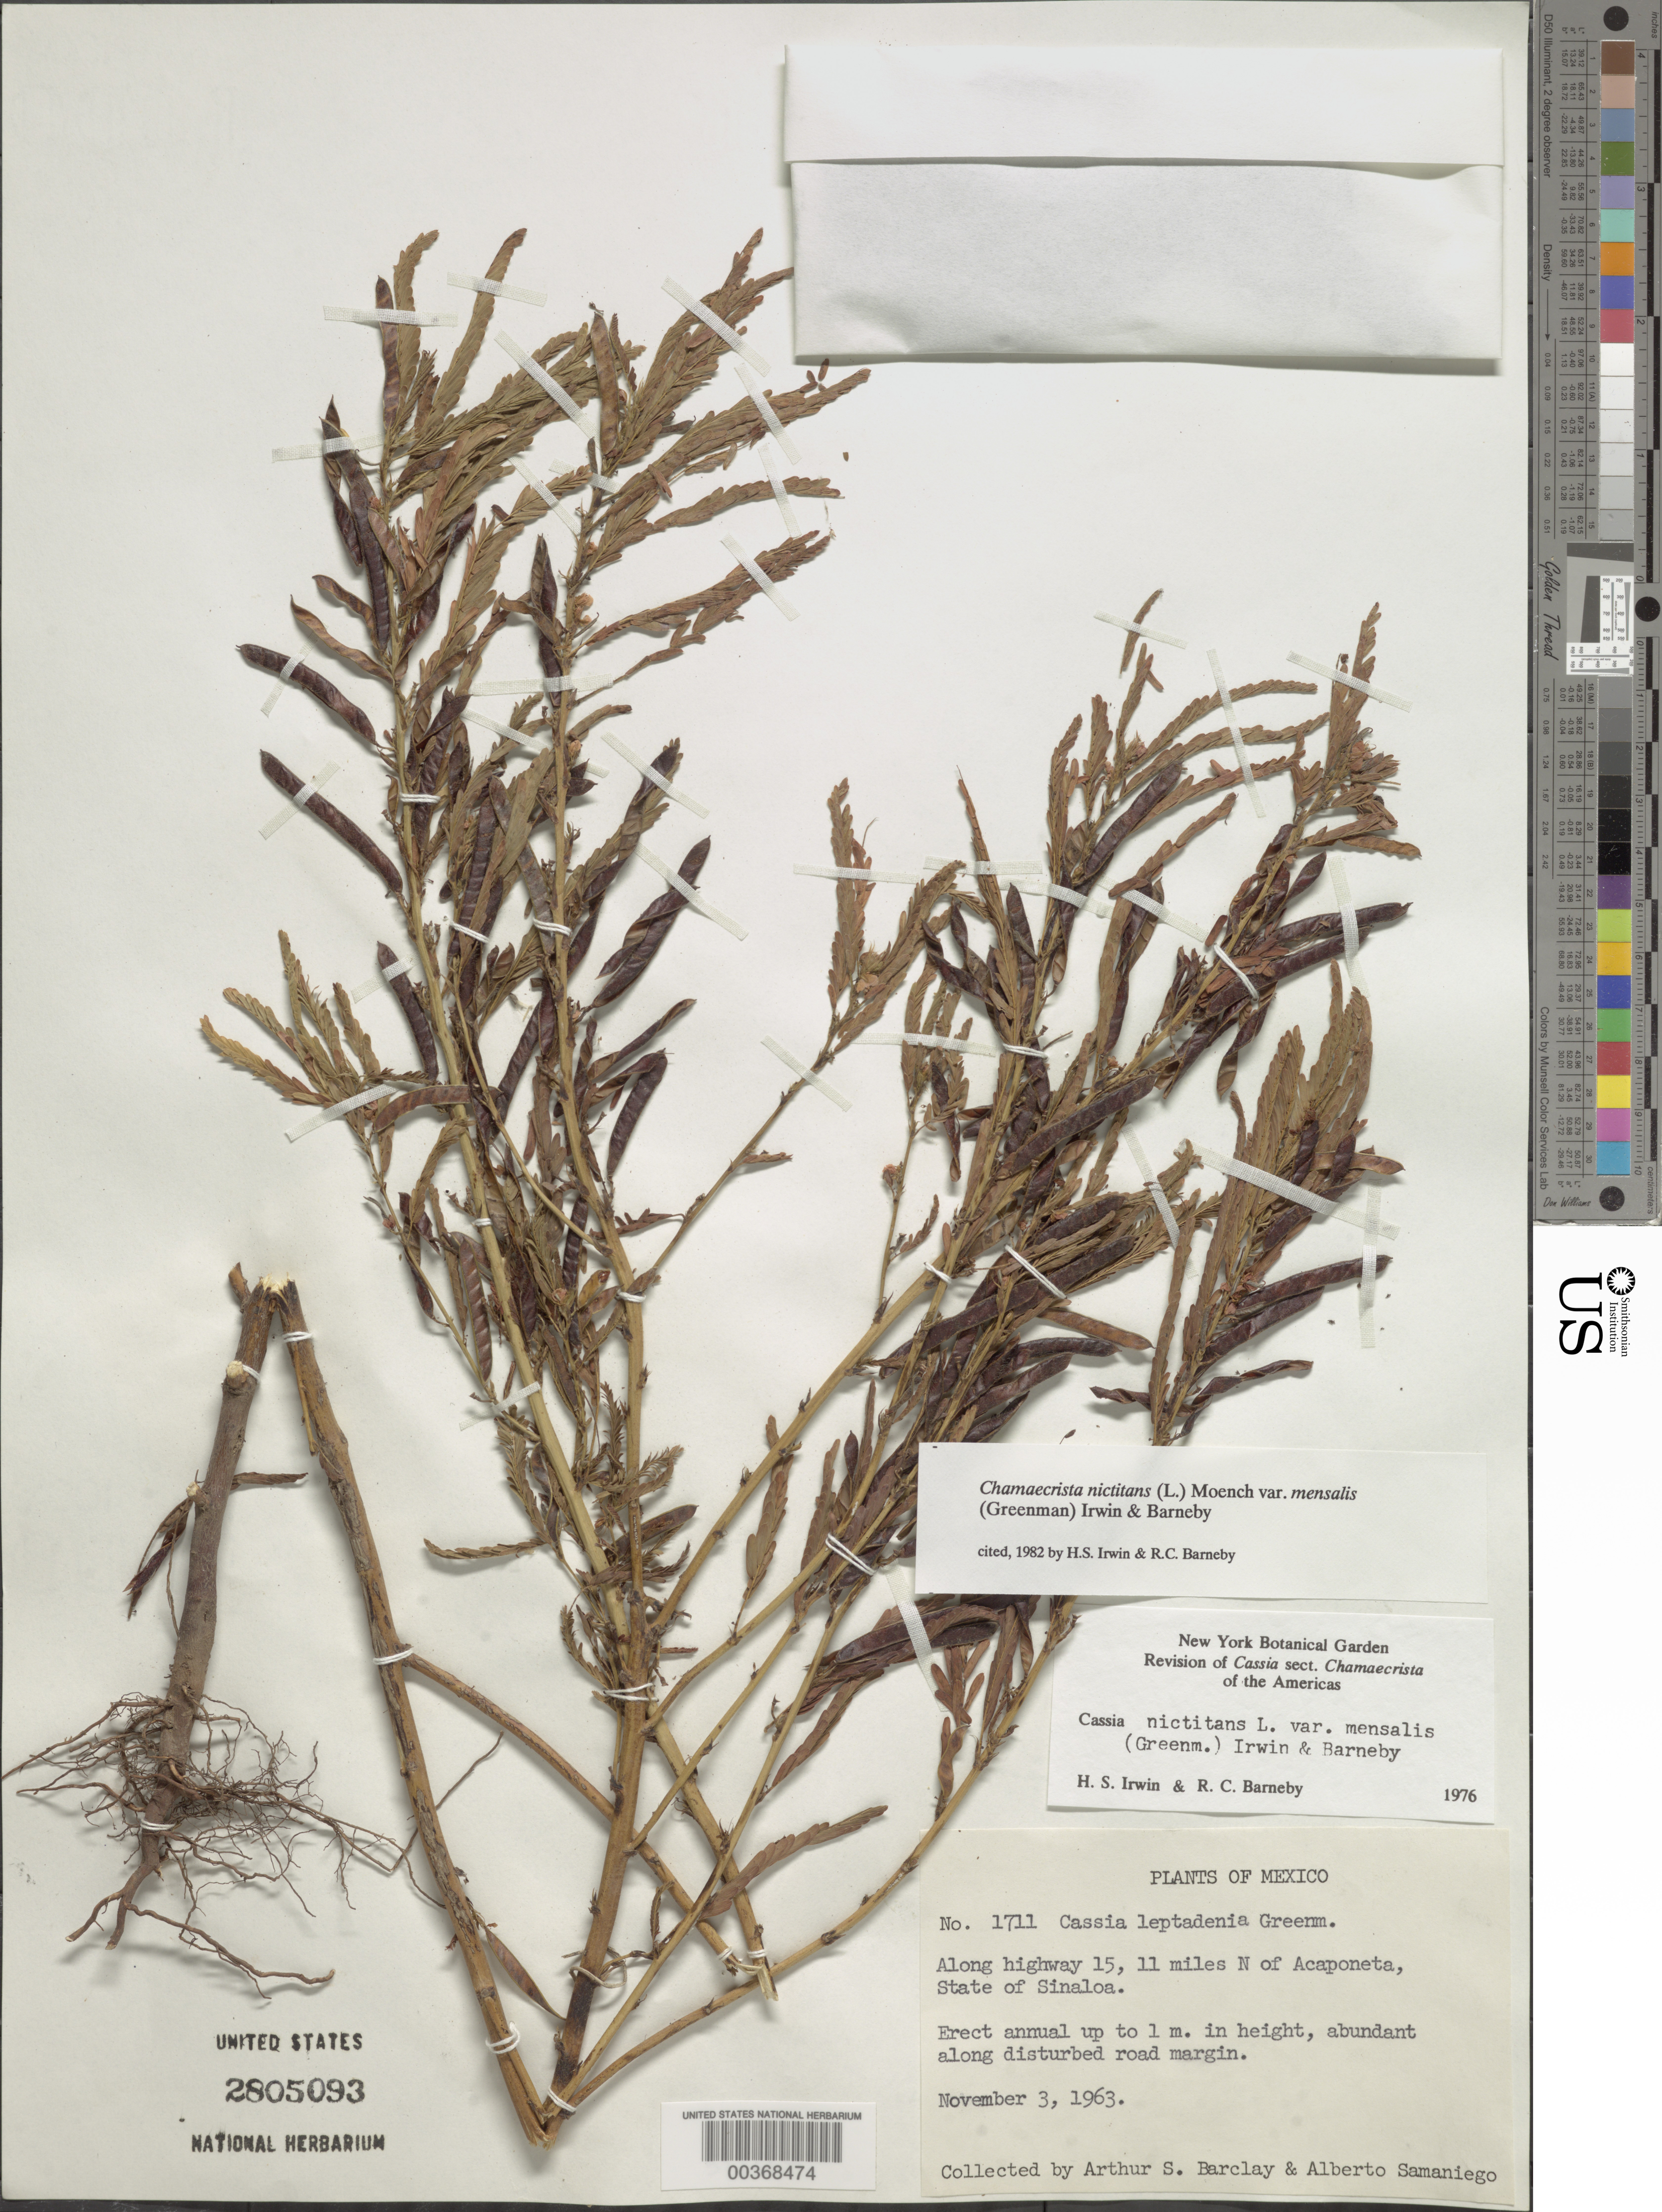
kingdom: Plantae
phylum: Tracheophyta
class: Magnoliopsida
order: Fabales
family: Fabaceae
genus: Chamaecrista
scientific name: Chamaecrista nictitans var. mensalis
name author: (Greenm.) H.S. Irwin & Barneby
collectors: A. S. Barclay & A. Samaniago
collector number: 1711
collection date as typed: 03 Nov 1963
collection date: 1963-11-03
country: Mexico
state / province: Sinaloa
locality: Along hwy 15, 11 mi N of Acaponeta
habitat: Along disturbed road margin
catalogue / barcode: US 2805093